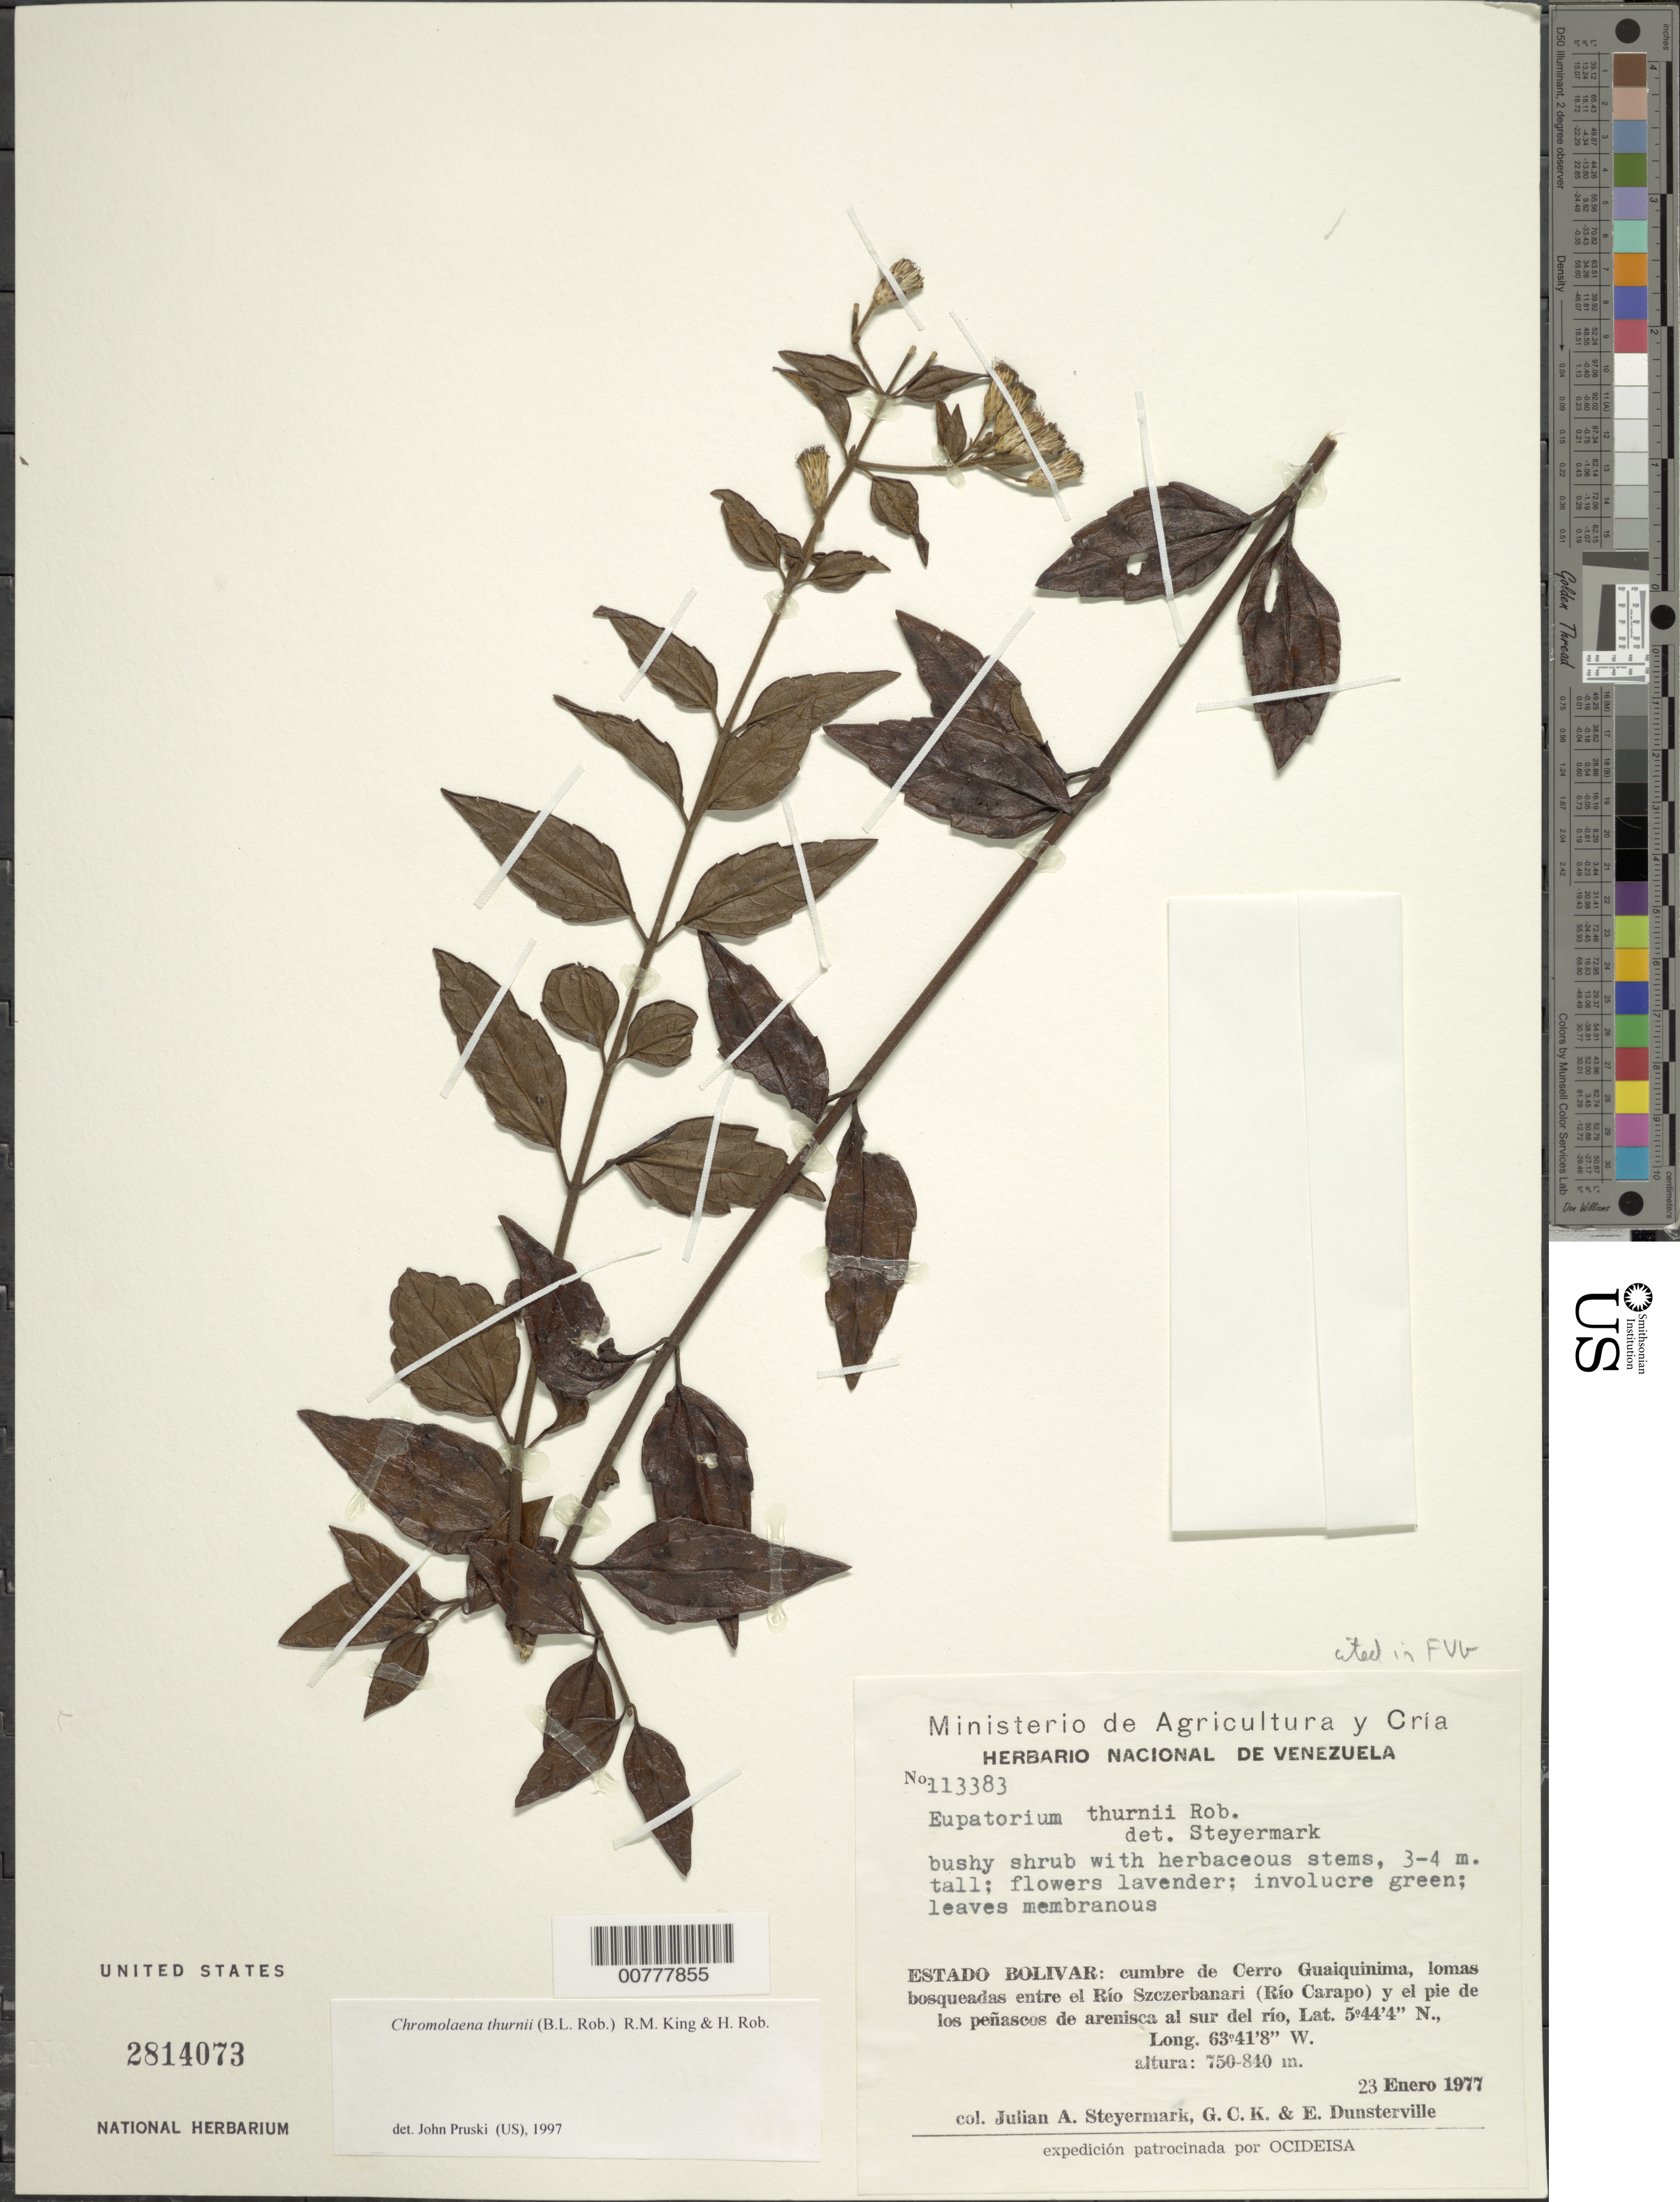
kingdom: Plantae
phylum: Tracheophyta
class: Magnoliopsida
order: Asterales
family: Asteraceae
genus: Chromolaena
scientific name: Chromolaena thurnii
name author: (B.L. Rob.) R.M. King & H. Rob.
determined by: Pruski, J. F.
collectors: J. Steyermark, G. C. K. Dunsterville & E. Dunsterville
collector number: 113383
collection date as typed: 23-Jan-77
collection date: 1977-01-23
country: Venezuela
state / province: Bolívar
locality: Cerro Guaiquinima, entre Río Szczerbanari (Río Carapo) y el pie de los penascos de arenisca al sur del río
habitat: Cumbre del cerro, lomas bosqueadas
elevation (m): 750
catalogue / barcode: US 2814073